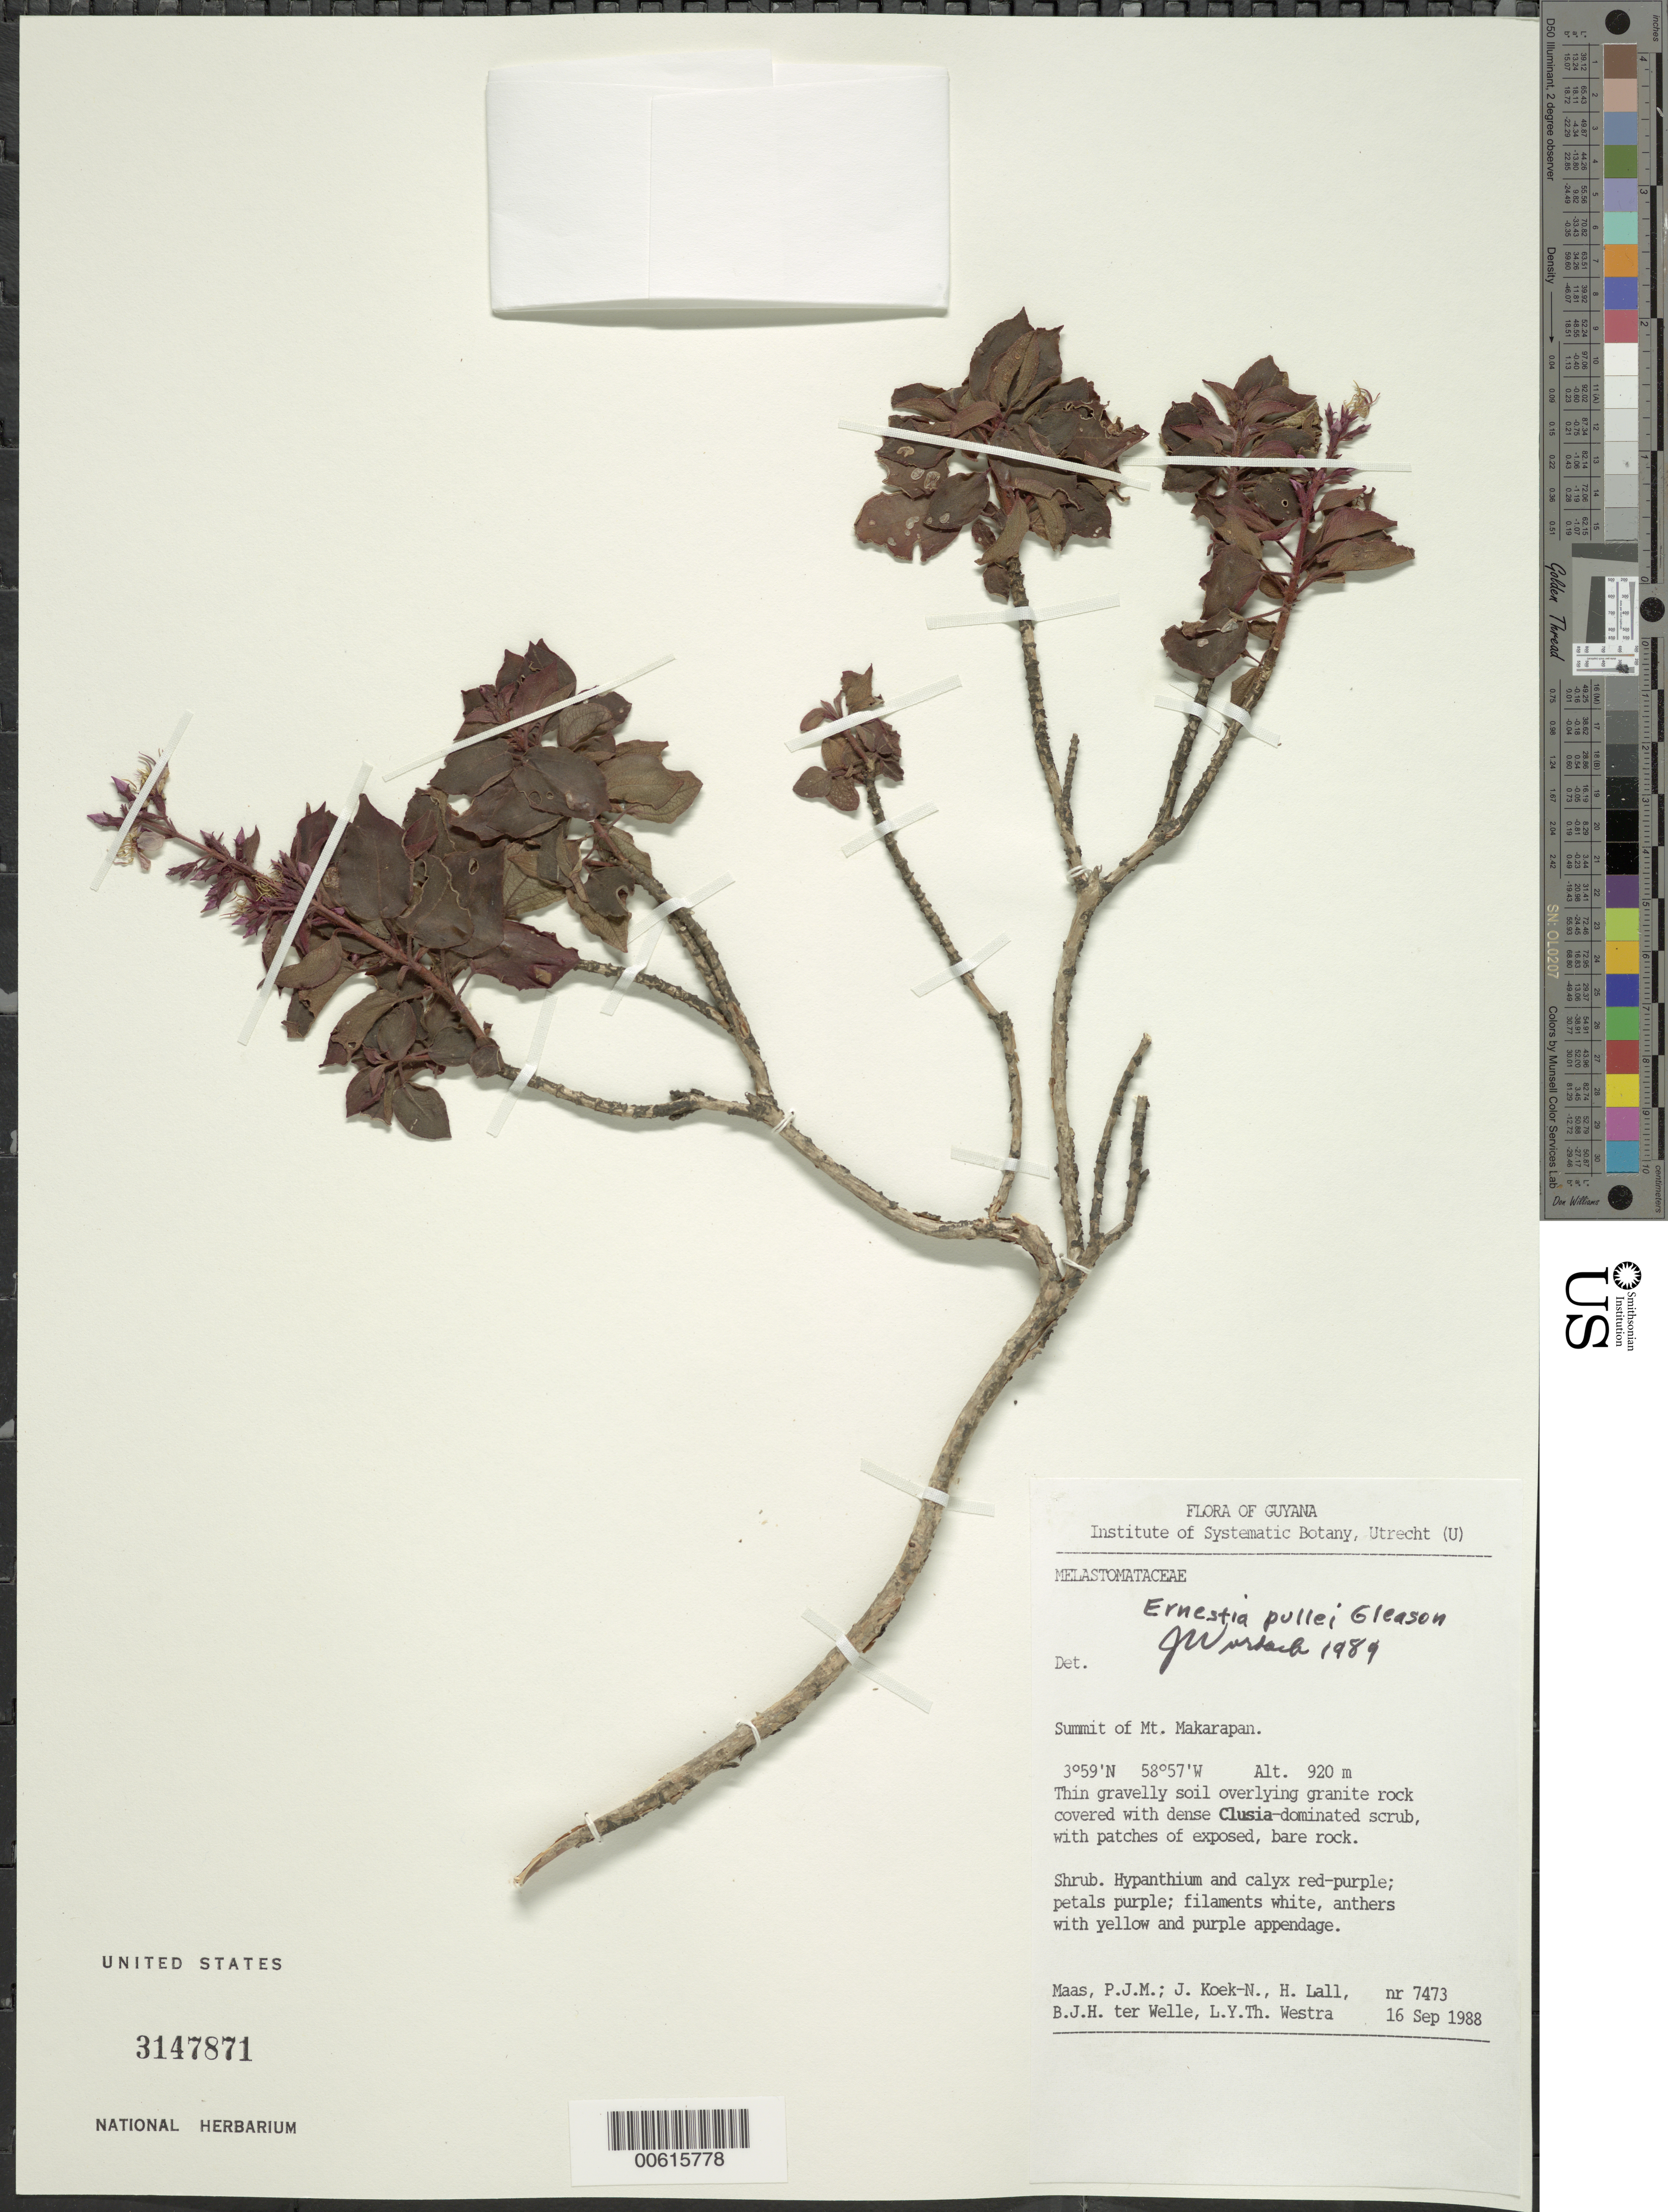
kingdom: Plantae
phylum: Tracheophyta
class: Magnoliopsida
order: Myrtales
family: Melastomataceae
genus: Ernestia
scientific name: Ernestia pullei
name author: Gleason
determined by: Wurdack, John J., (US), US (UNITED STATES)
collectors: P. Maas, J. Koek-Noorman, H. Lall, B. Welle & L. Y. T. Westra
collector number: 7473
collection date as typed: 16-Sep-88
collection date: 1988-09-16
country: Guyana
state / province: U. Takutu-U. Essequibo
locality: Mt. Makarapan, summit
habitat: Thin gravelly soil overlying granite rock covered with dense Clusia-dominated scrub, with patches of exposed, bare rock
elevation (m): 920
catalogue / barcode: US 3147871